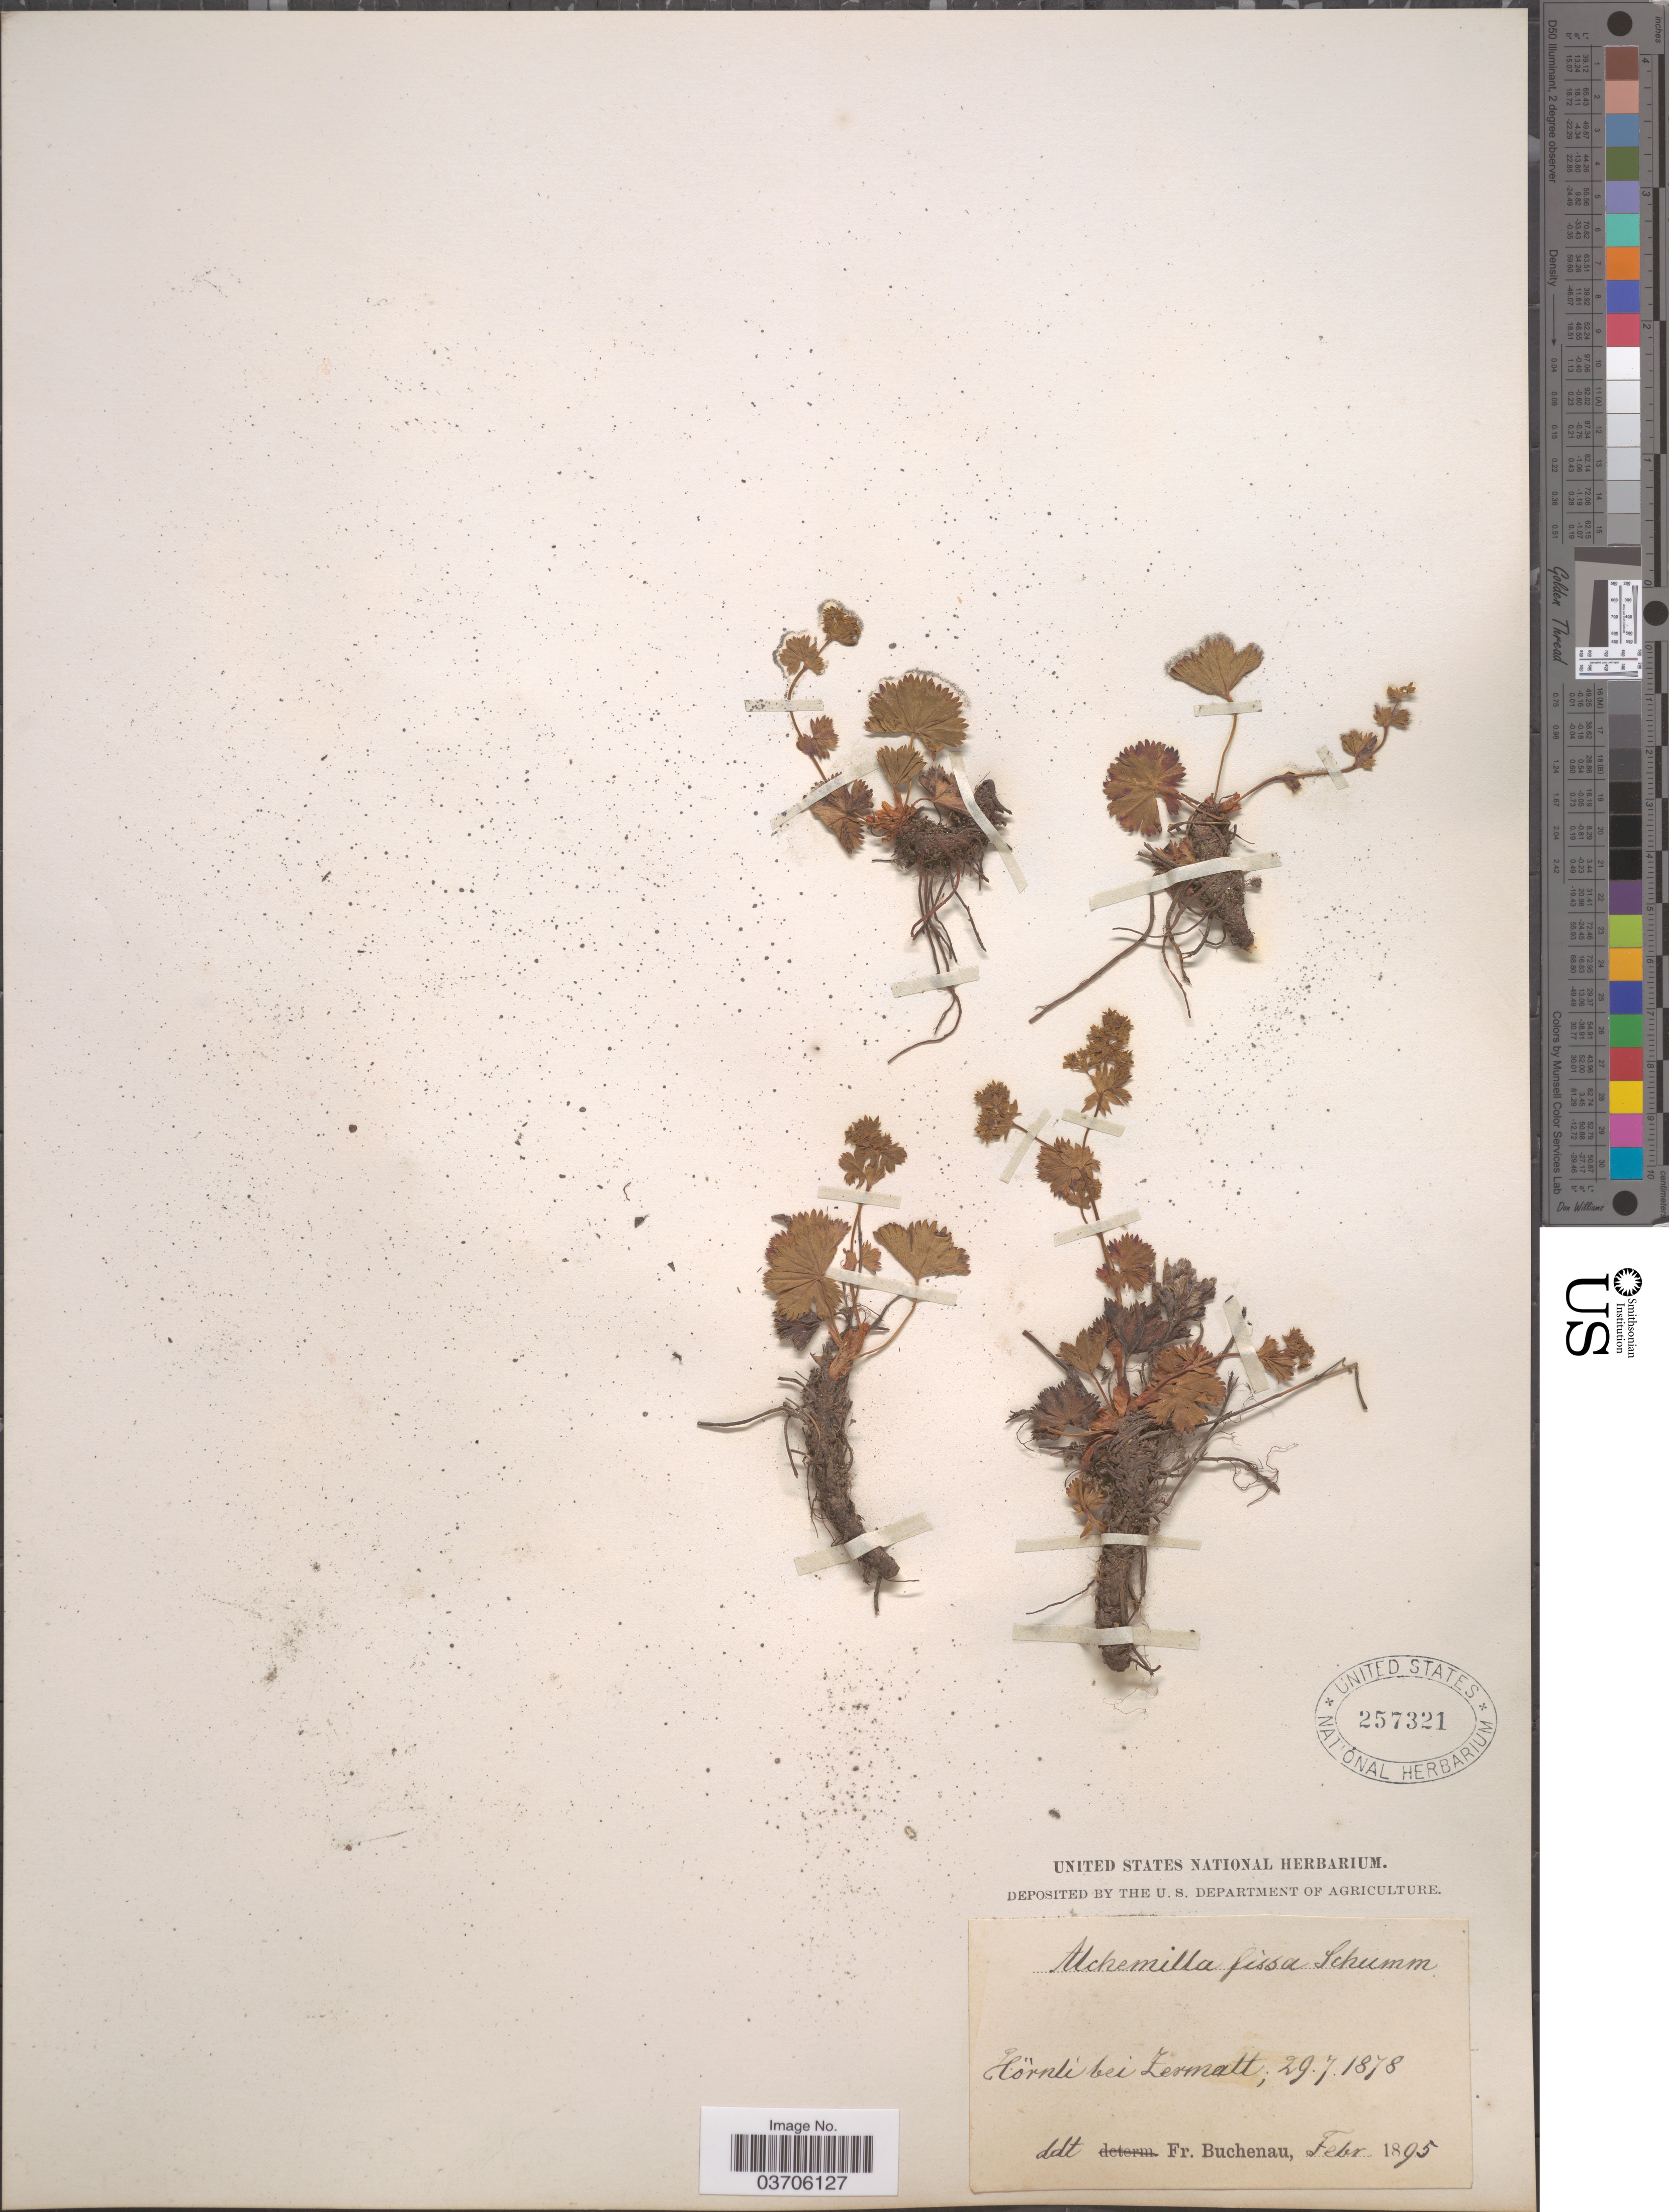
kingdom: Plantae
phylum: Tracheophyta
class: Magnoliopsida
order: Rosales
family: Rosaceae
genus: Alchemilla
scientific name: Alchemilla fissa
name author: Schum. ex Sturm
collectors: F. Buchenau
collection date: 1895-02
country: Switzerland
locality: Hörnti bei Zermatt.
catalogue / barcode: US 257321